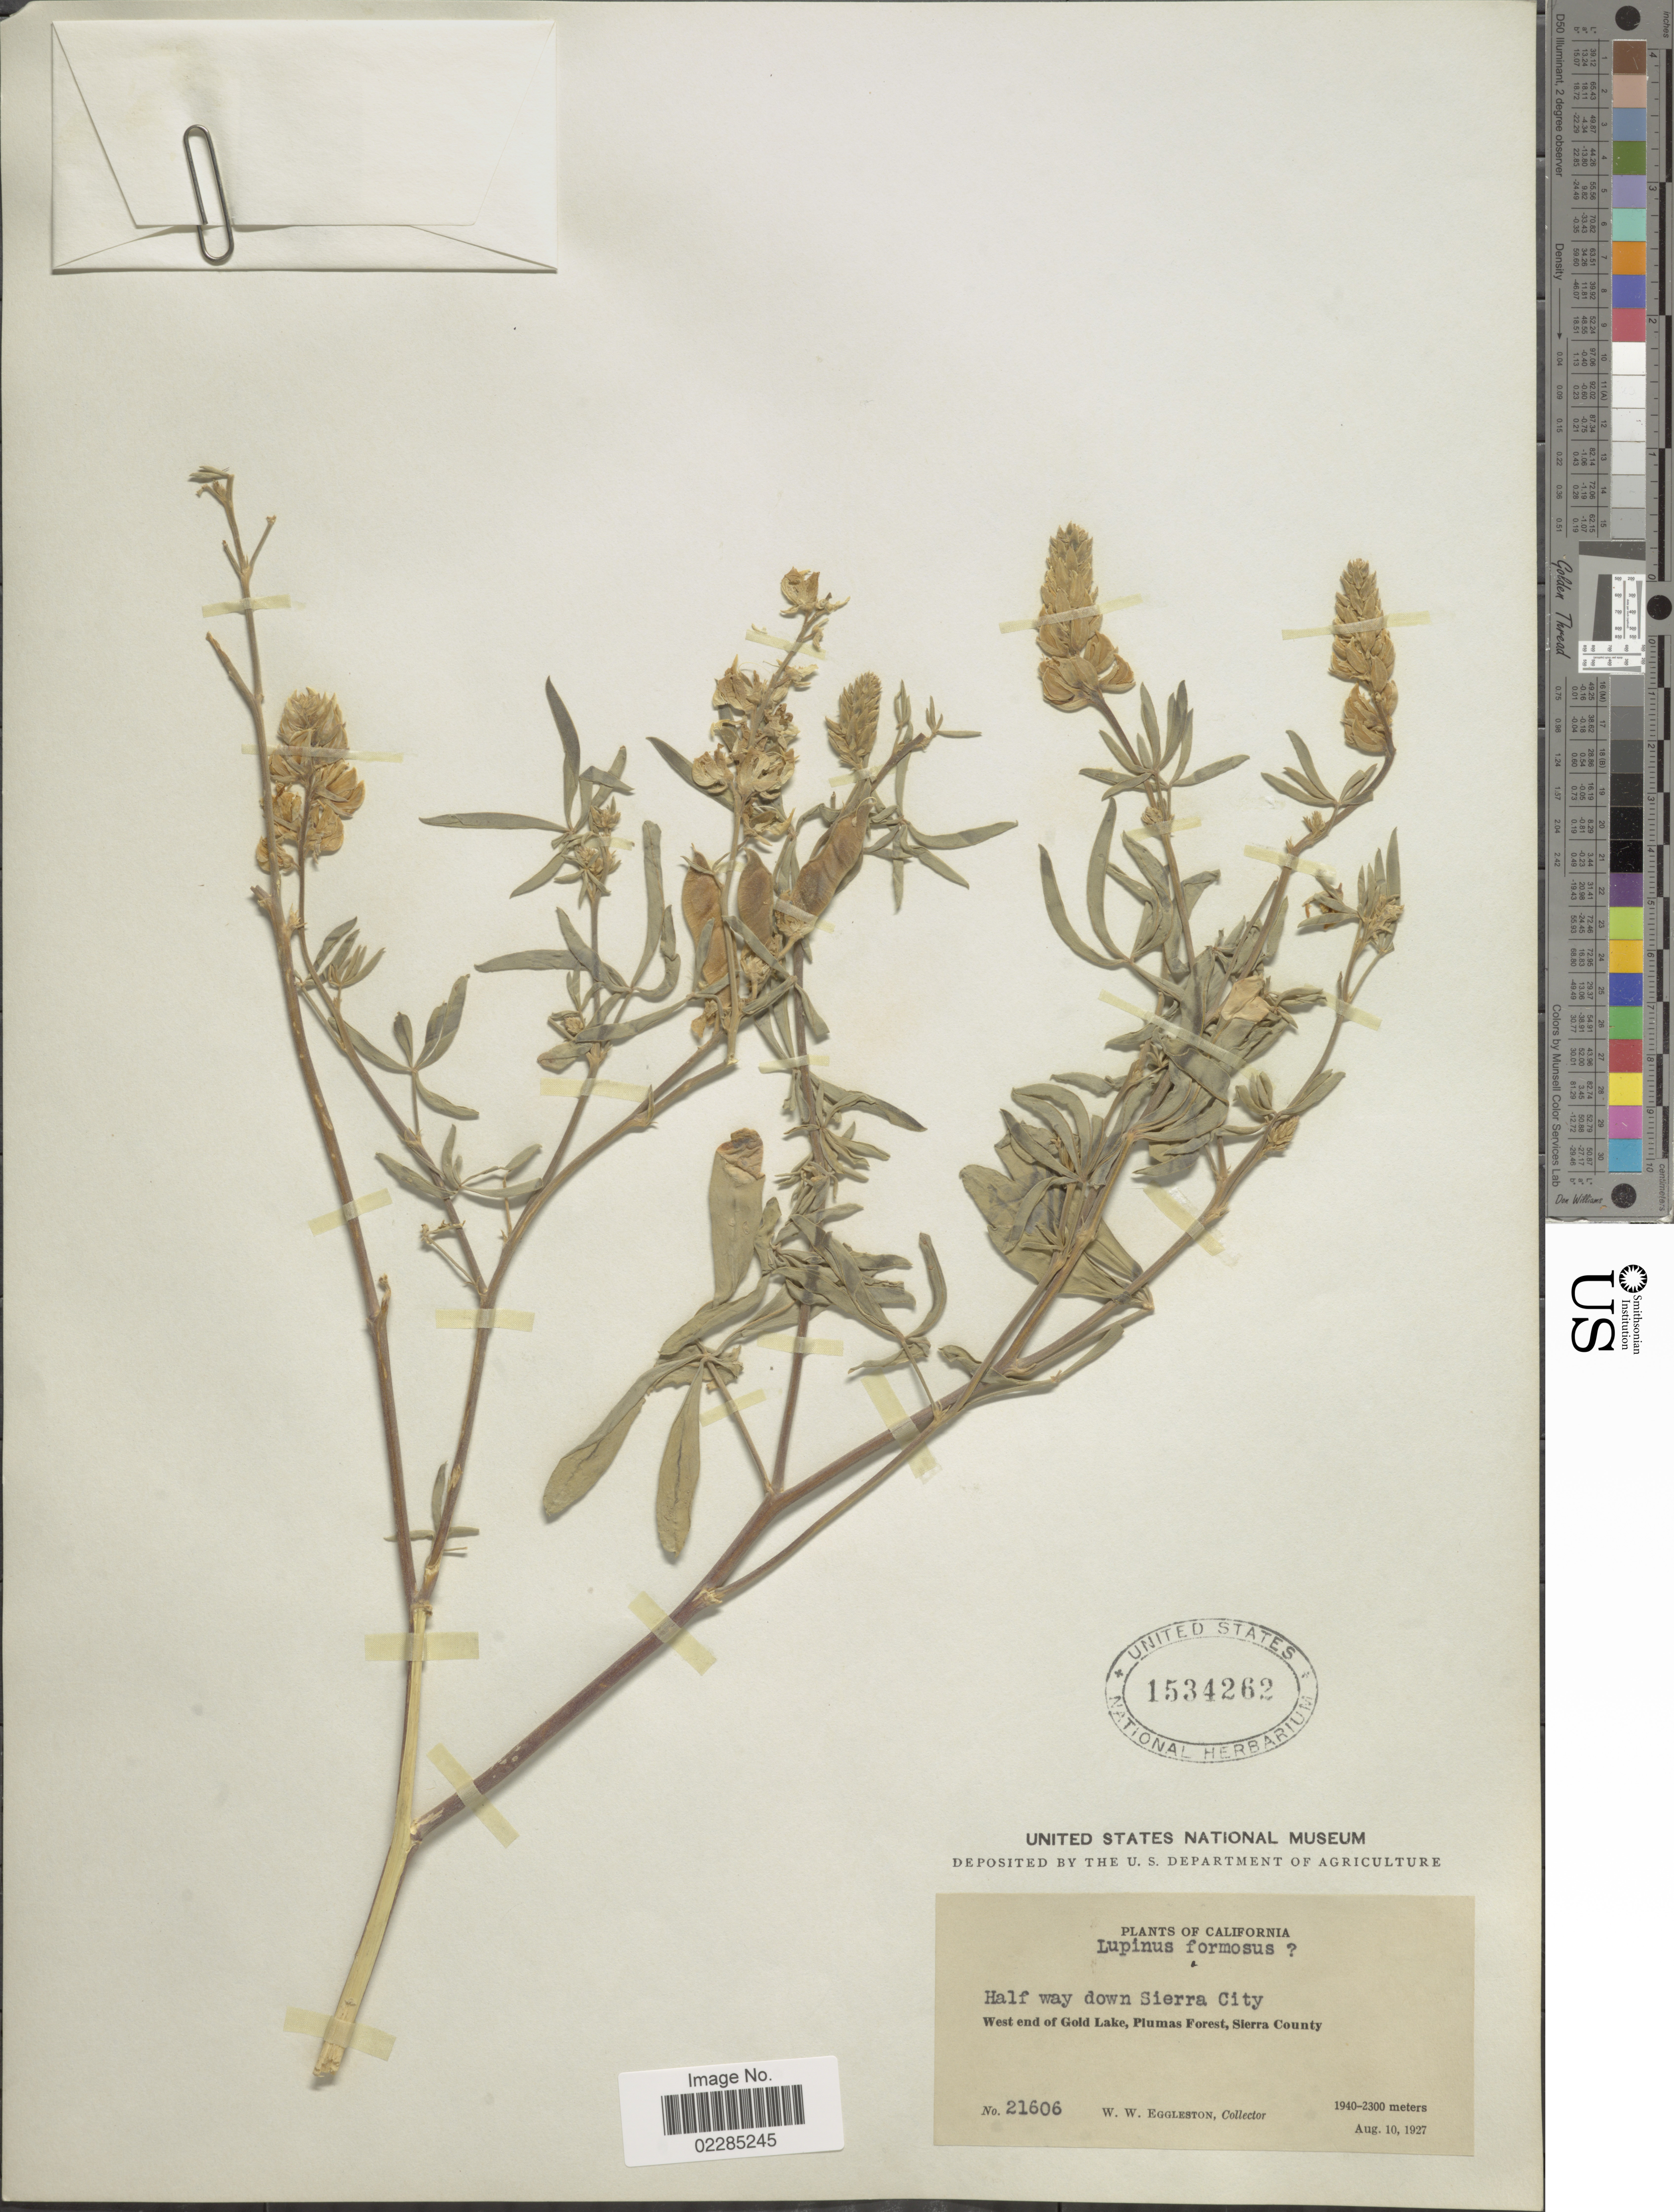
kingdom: Plantae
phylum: Tracheophyta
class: Magnoliopsida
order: Fabales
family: Fabaceae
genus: Lupinus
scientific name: Lupinus formosus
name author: Greene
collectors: W. W. Eggleston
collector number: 21606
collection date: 1927-08-10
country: United States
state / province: California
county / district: Sierra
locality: Half way down Sierra City. West end of Gold Lake, Plumas Forest, Sierra County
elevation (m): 1940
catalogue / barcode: US 1534262